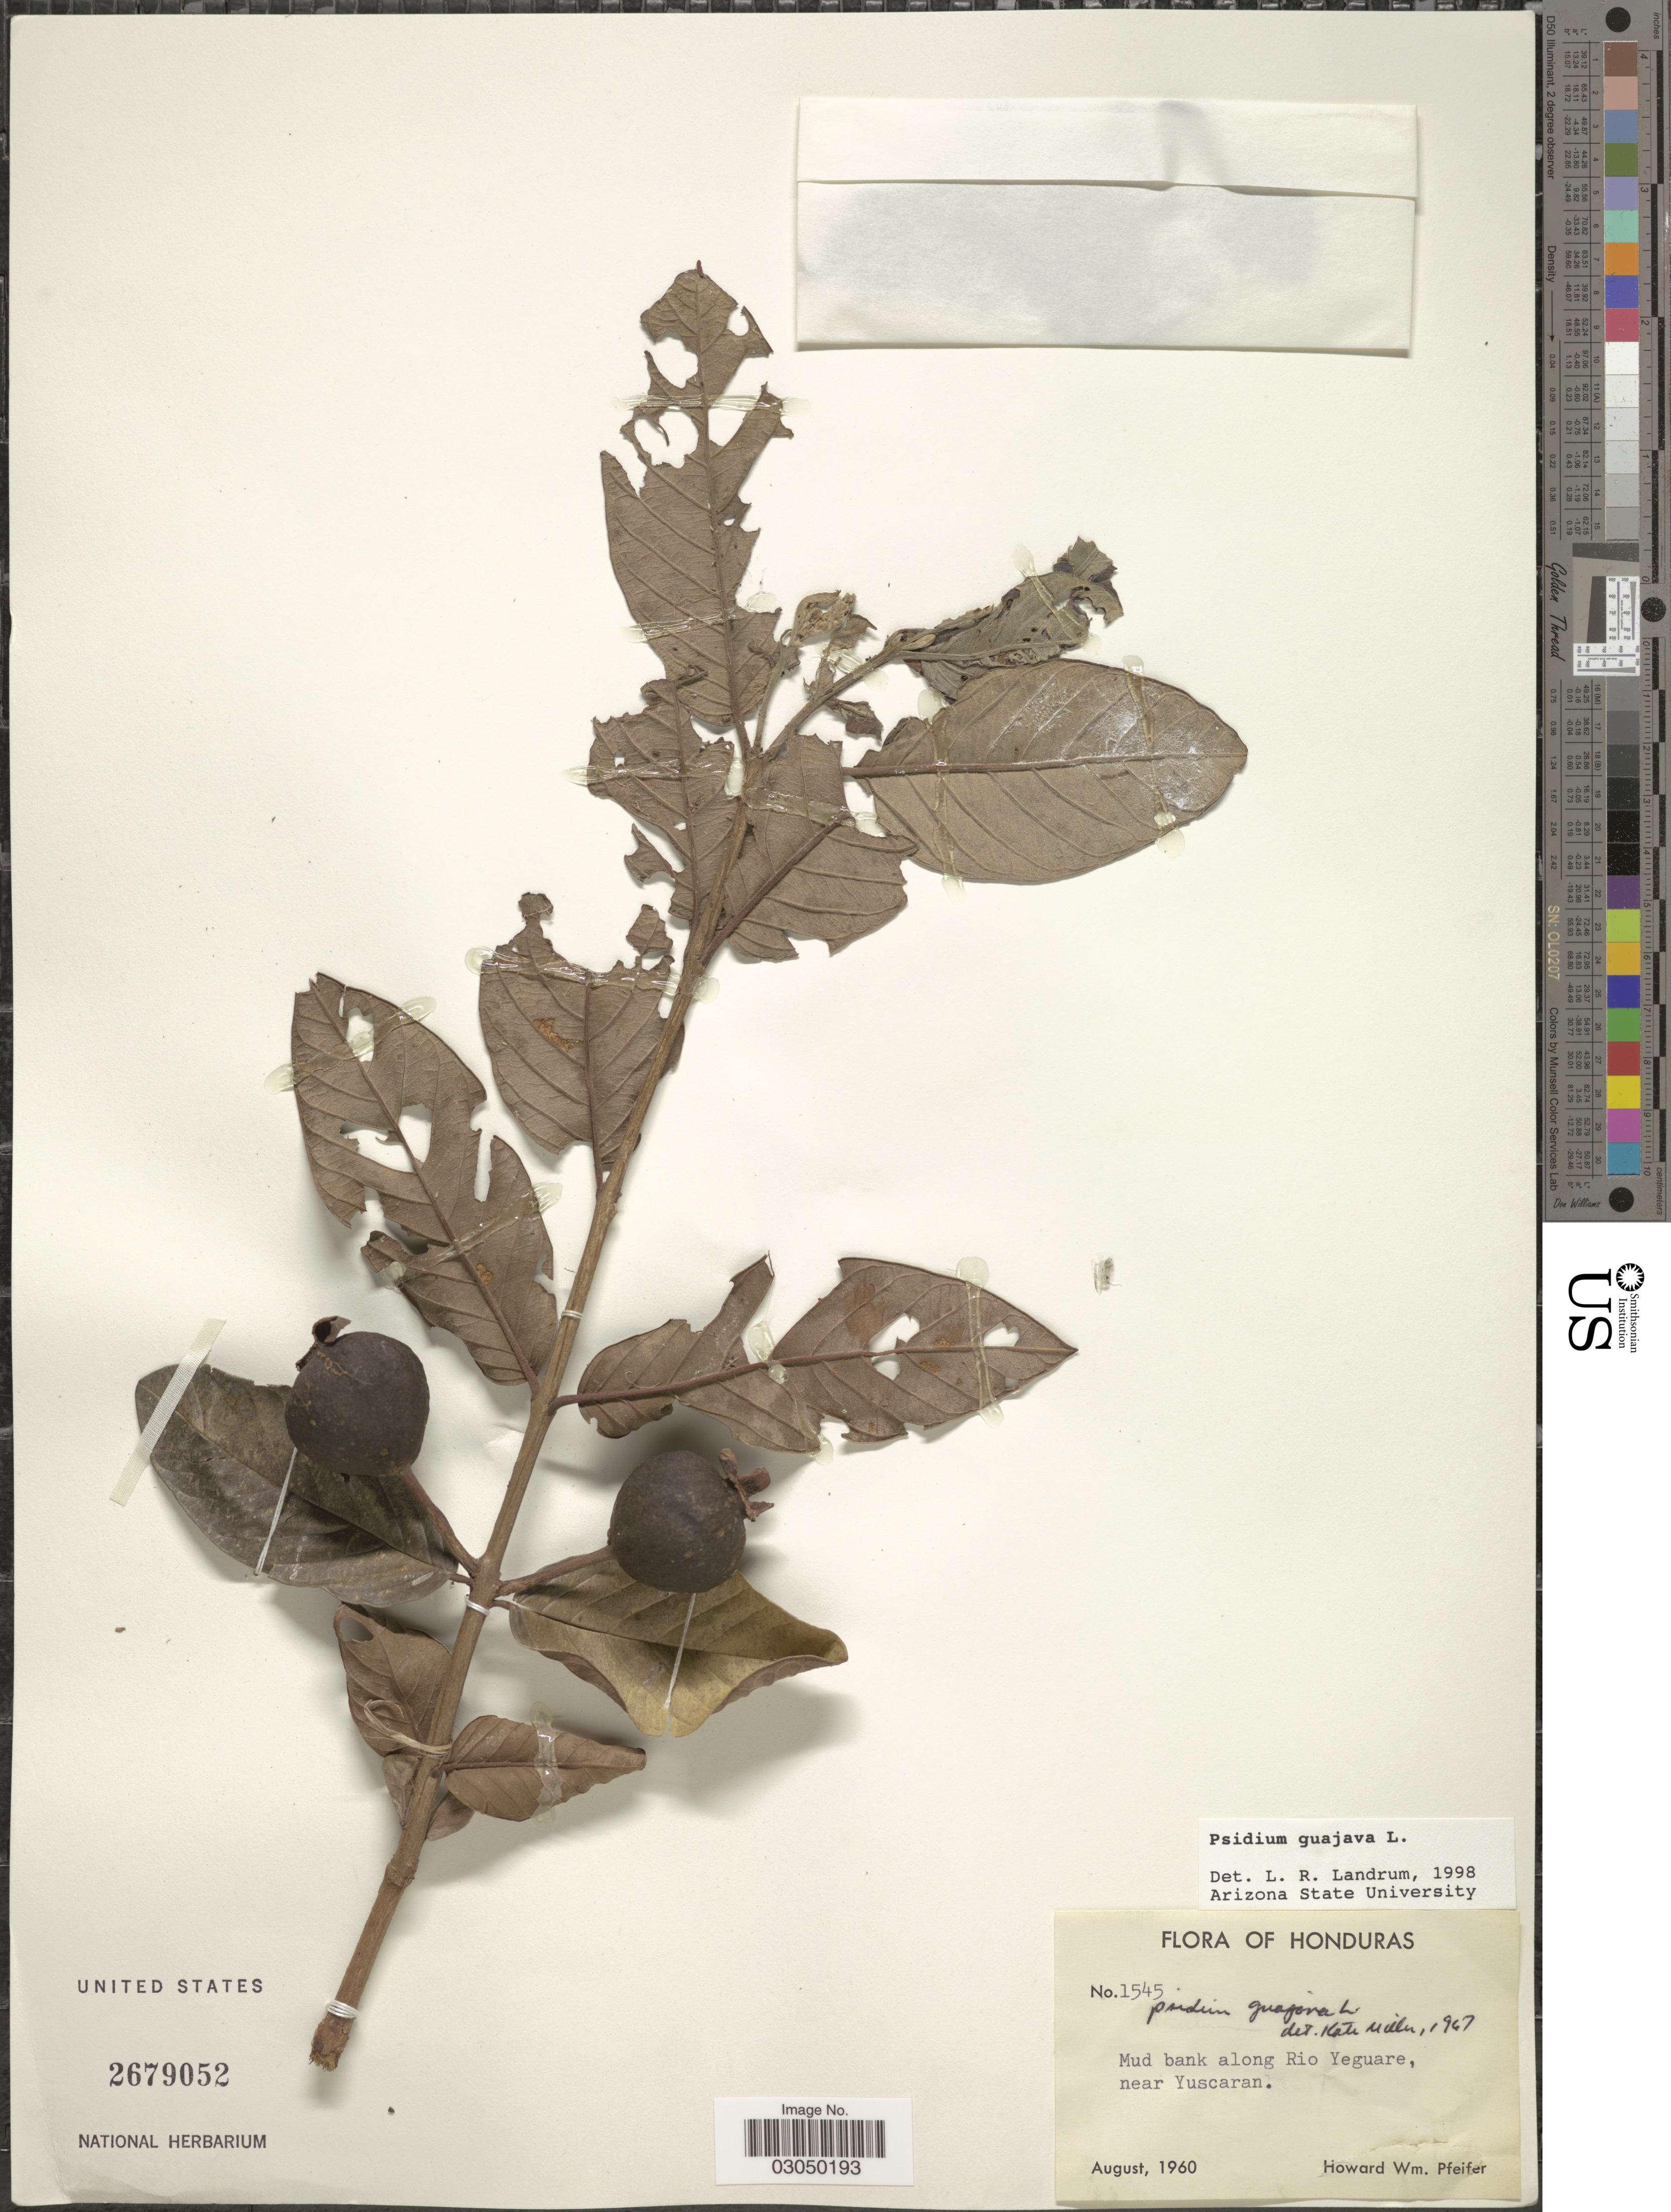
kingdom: Plantae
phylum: Tracheophyta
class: Magnoliopsida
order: Myrtales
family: Myrtaceae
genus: Psidium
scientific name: Psidium guajava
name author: L.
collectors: H. W. Pfeifer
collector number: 1545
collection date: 1960-08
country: Honduras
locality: Mud bank along Rio Yeguare, near Yuscaran.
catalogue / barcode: US 2679052